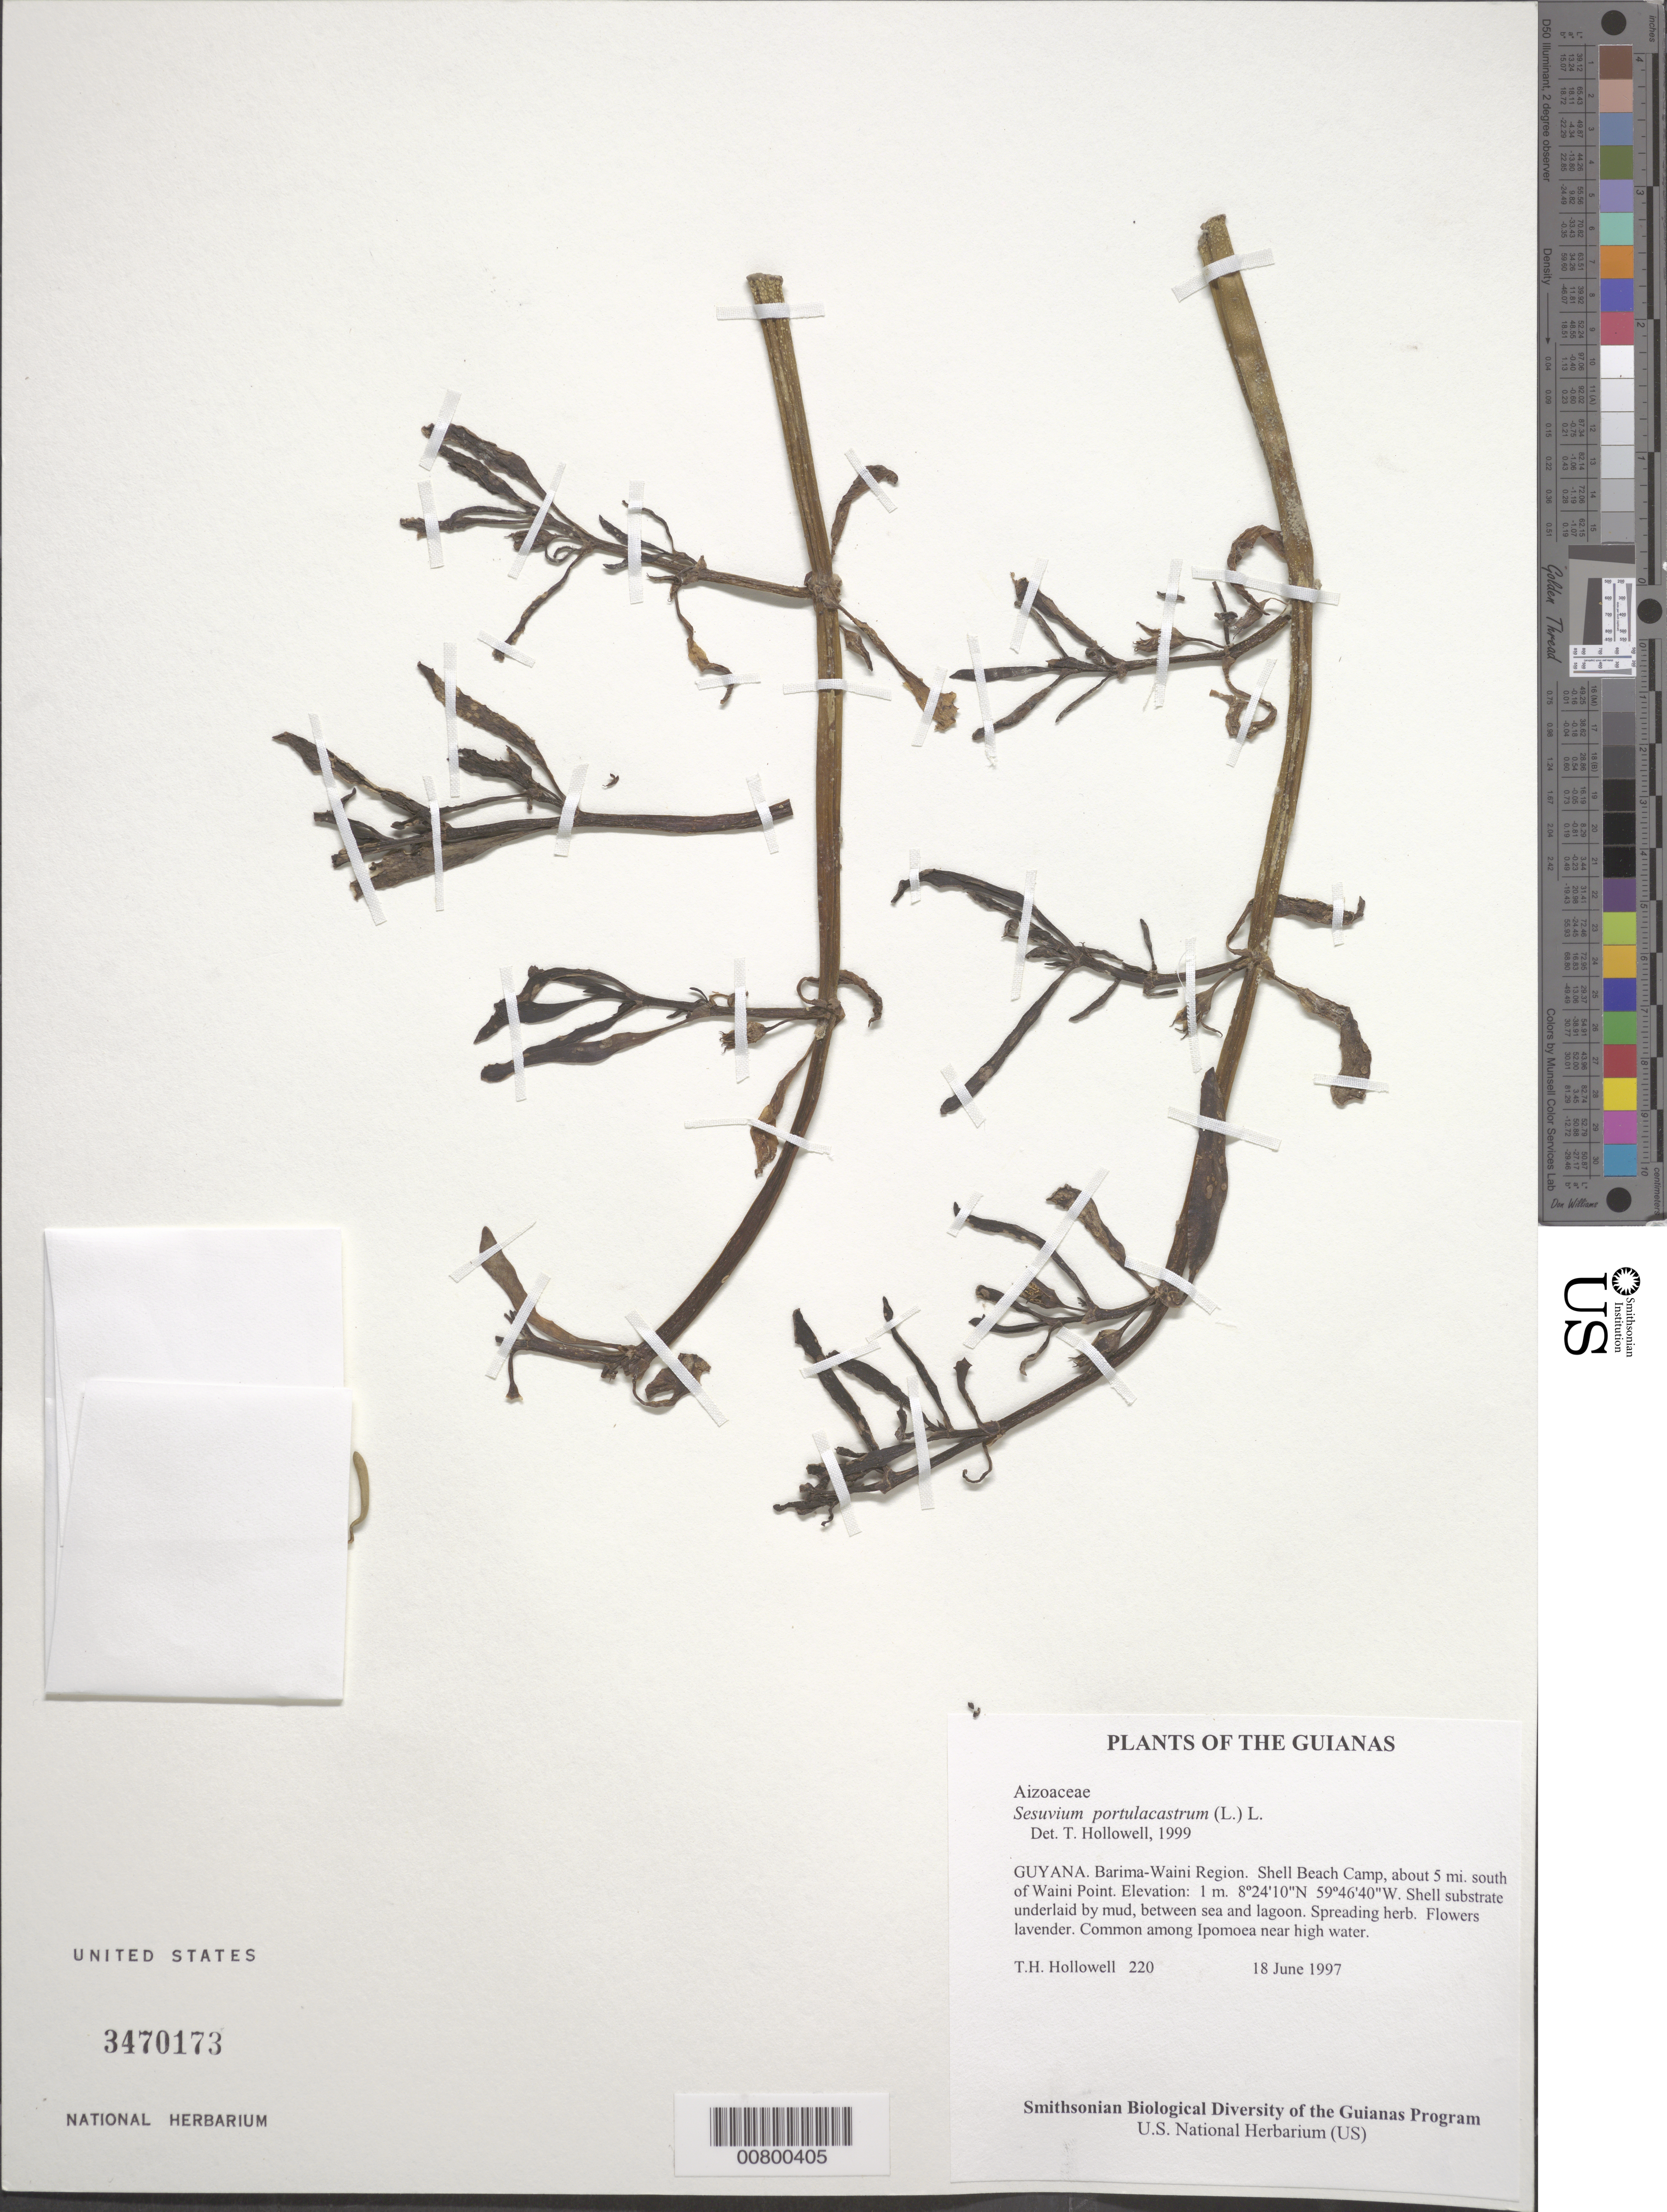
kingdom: Plantae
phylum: Tracheophyta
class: Magnoliopsida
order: Caryophyllales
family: Aizoaceae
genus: Sesuvium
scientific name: Sesuvium portulacastrum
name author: (L.) L.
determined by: Hollowell, T. H., (BOT), Smithsonian Institution - National Museum of Natural History (UNITED STATES)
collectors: T. Hollowell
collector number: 220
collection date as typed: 18 June 1997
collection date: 1997-06-18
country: Guyana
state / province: Barima-Waini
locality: Shell Beach Camp, about 5 mi. south of Waini Point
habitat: Shell substrate underlaid by mud, between sea and lagoon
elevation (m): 1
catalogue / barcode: US 3470173